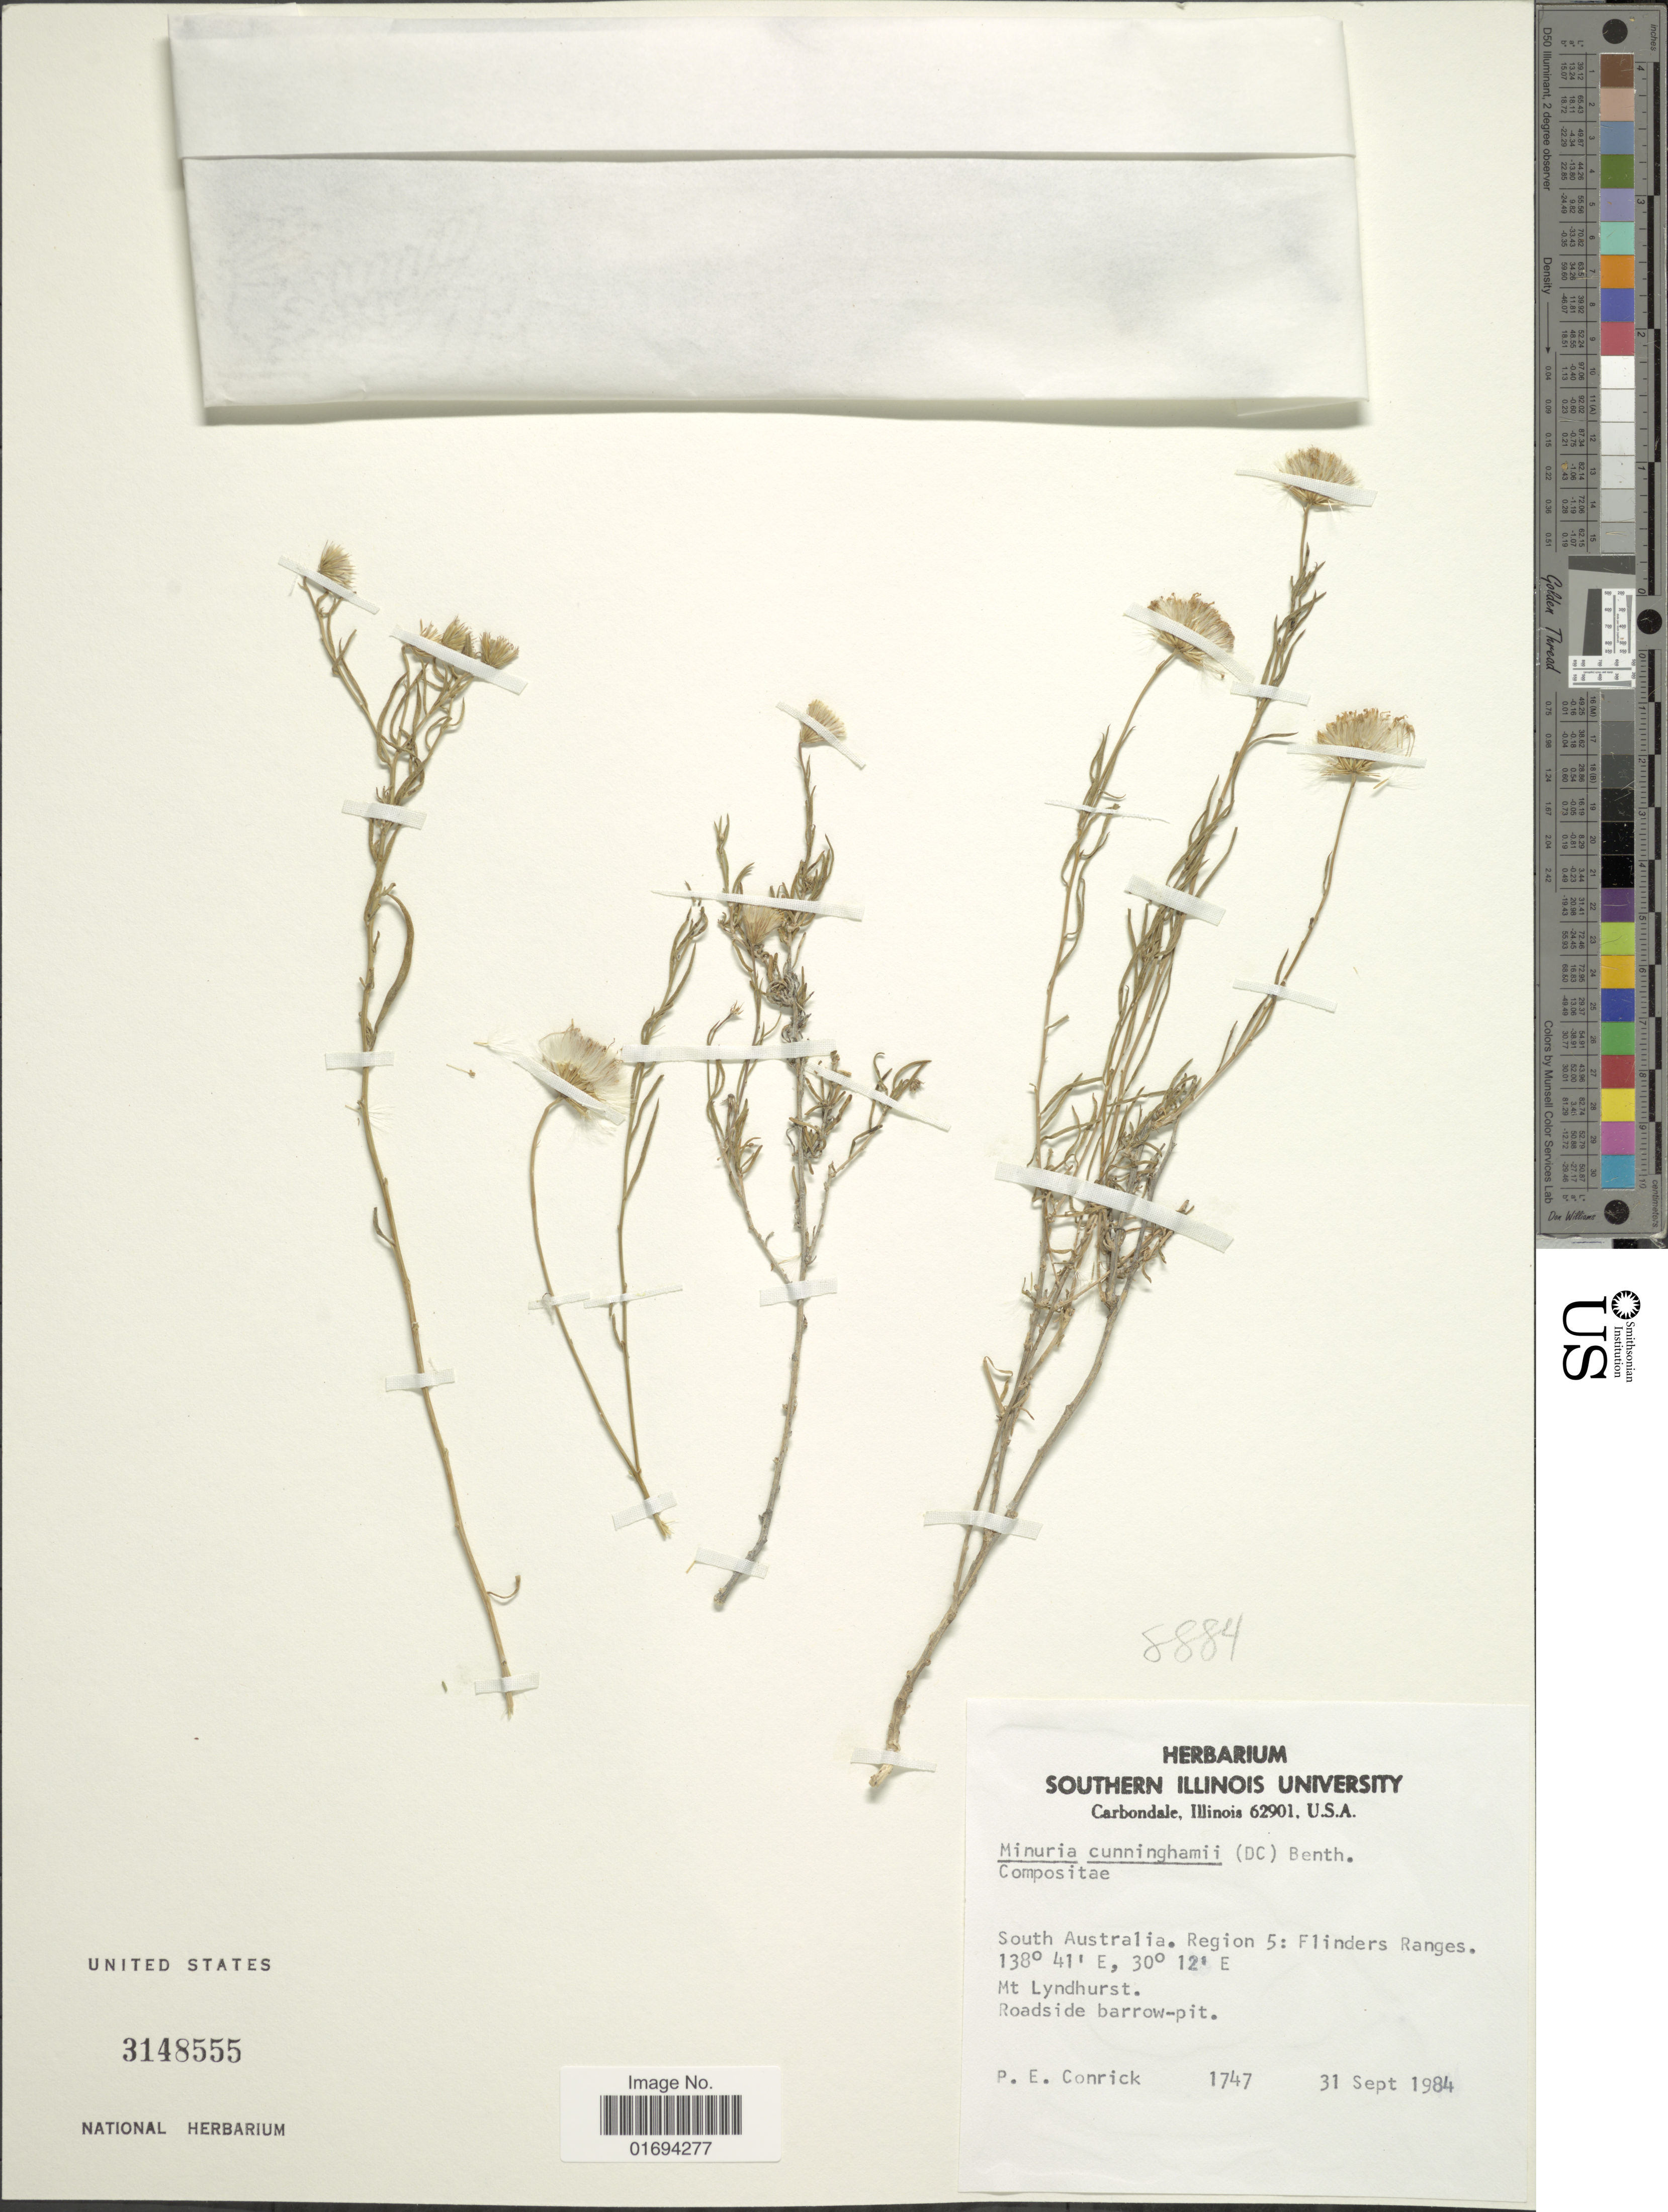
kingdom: Plantae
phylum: Tracheophyta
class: Magnoliopsida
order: Asterales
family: Asteraceae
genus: Minuria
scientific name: Minuria cunninghamii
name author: (DC.) Benth.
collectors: P. Conrick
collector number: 1747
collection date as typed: Transcribed d/m/y: 31/9/1984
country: Australia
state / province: South Australia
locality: Region 5: Flinders Ranges, Mt Lyndhurst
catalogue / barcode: US 3148555